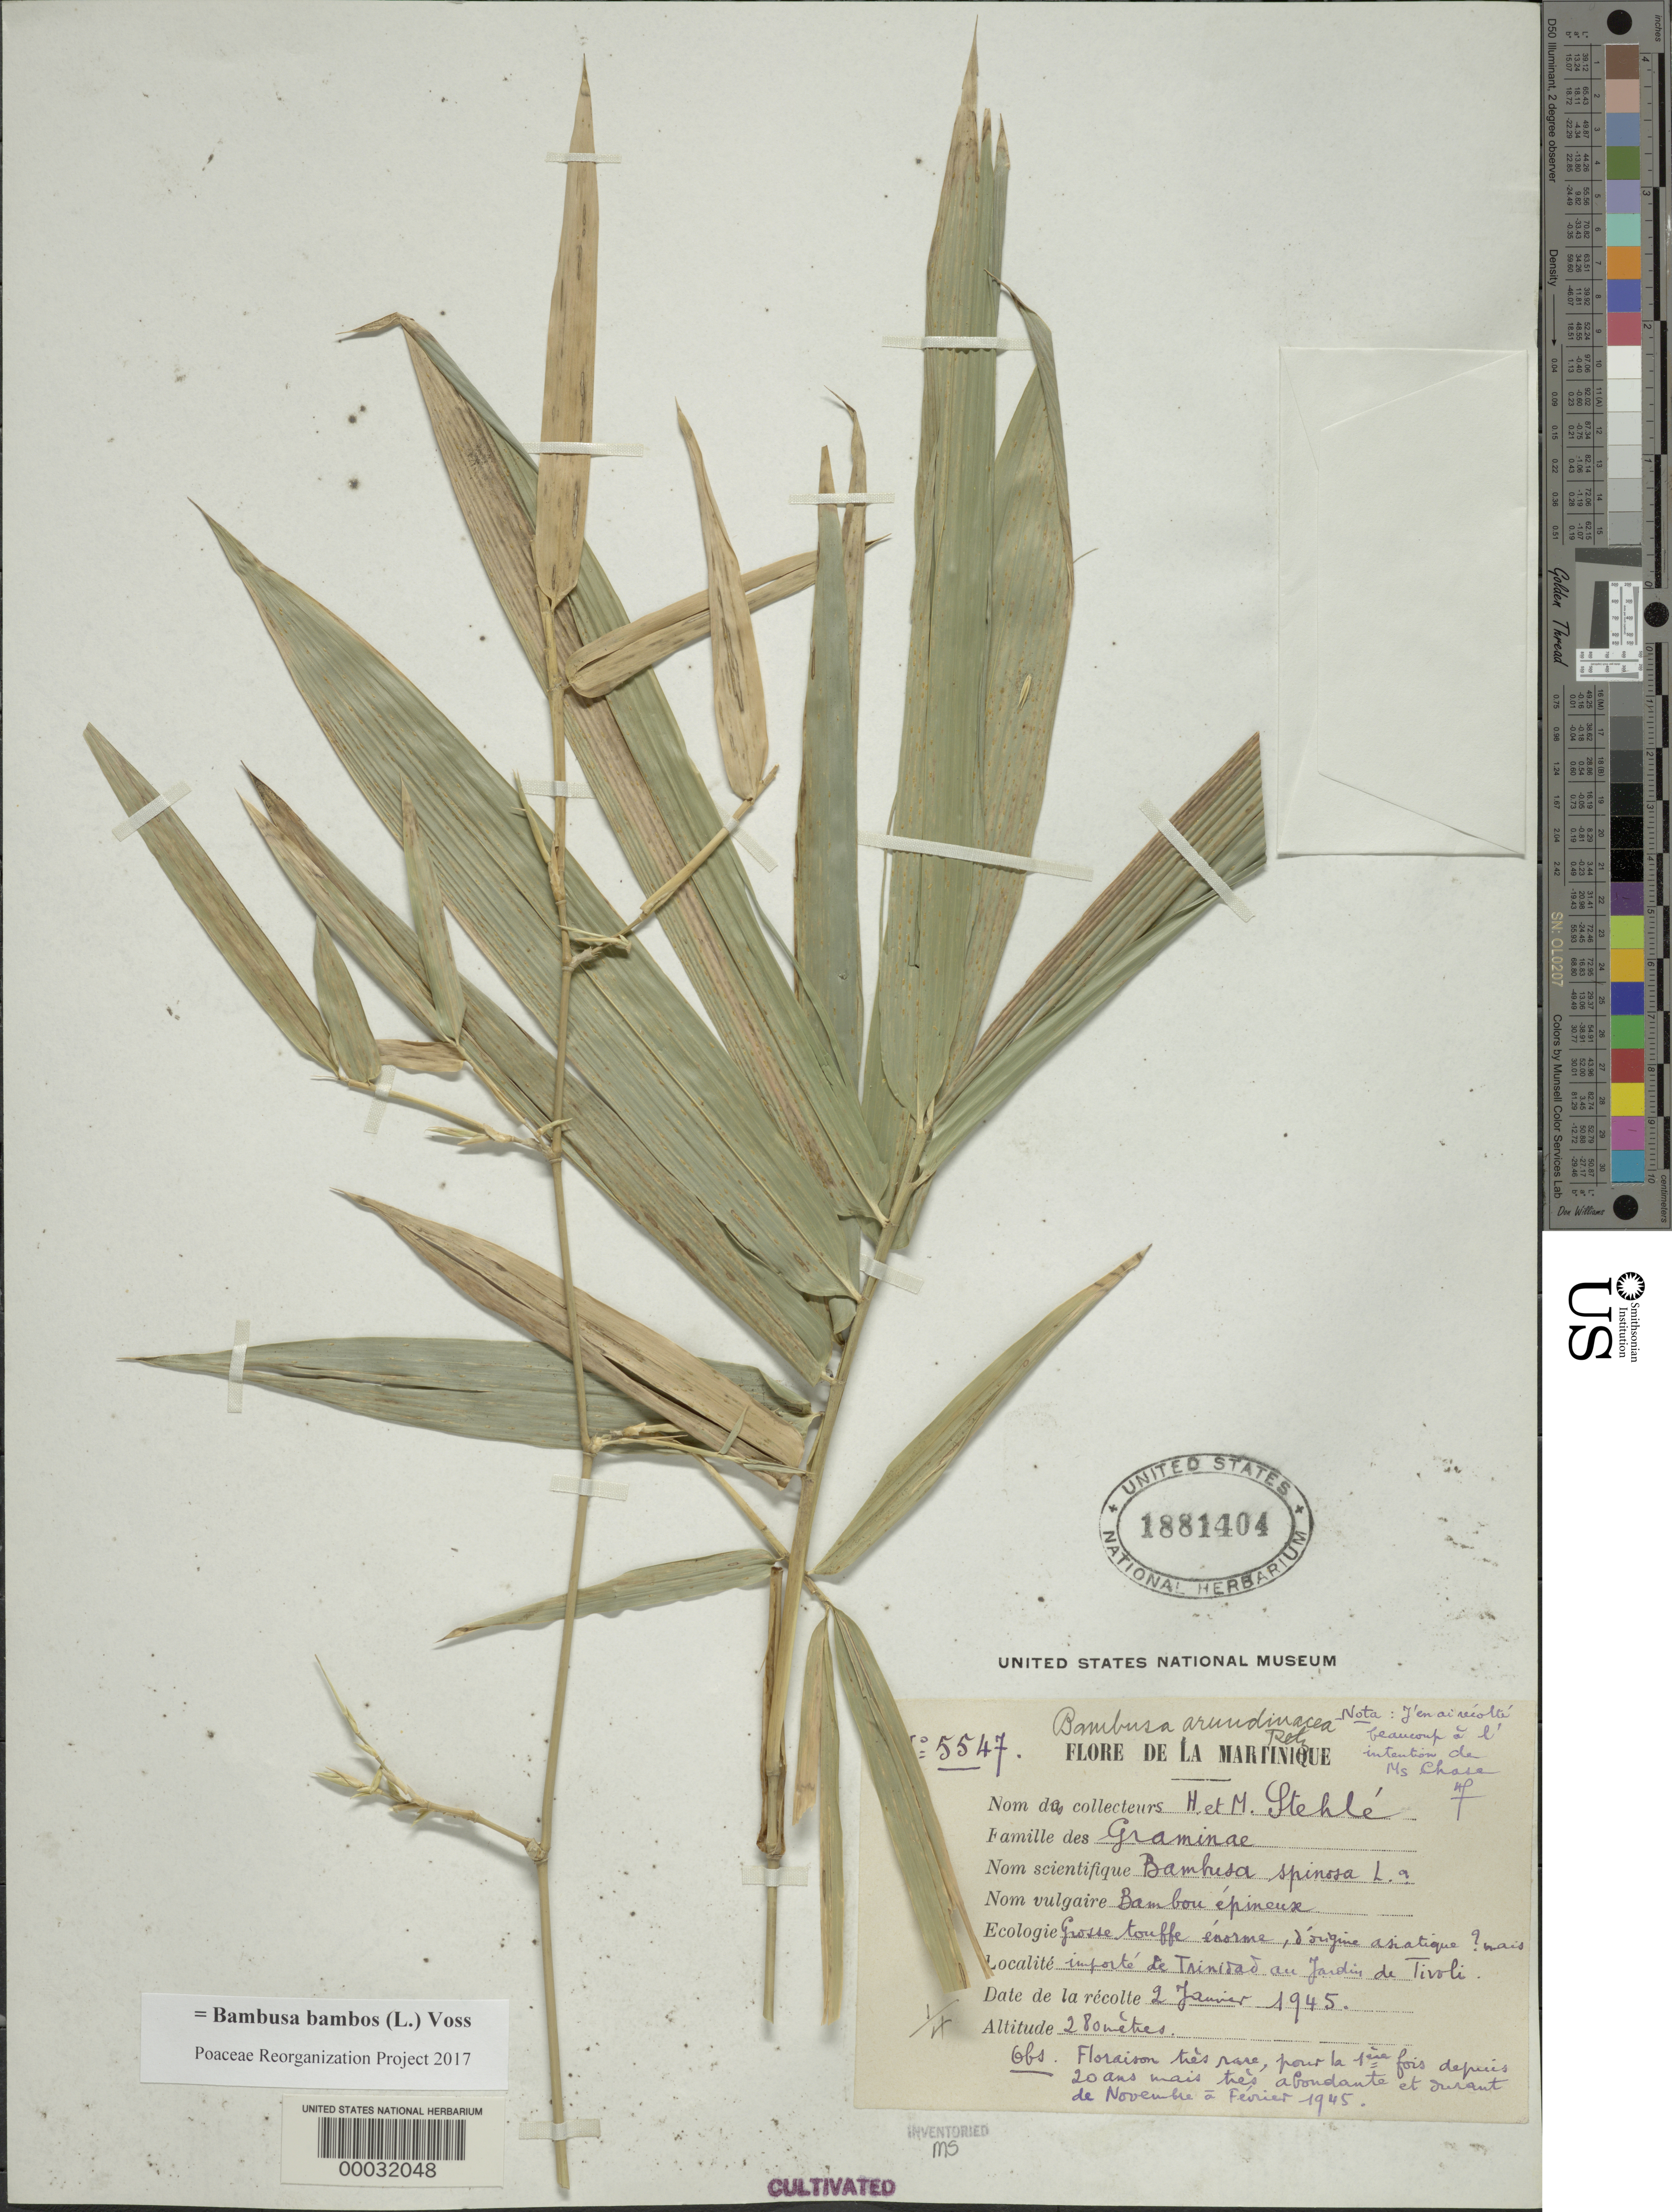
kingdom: Plantae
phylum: Tracheophyta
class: Liliopsida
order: Poales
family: Poaceae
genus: Bambusa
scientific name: Bambusa bambos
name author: (L.) Voss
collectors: M. Stehlé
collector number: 5547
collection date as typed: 02 Jan 1945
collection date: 1945-01-02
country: Trinidad and Tobago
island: Trinidad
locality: Tivoli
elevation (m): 280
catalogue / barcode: US 1881404